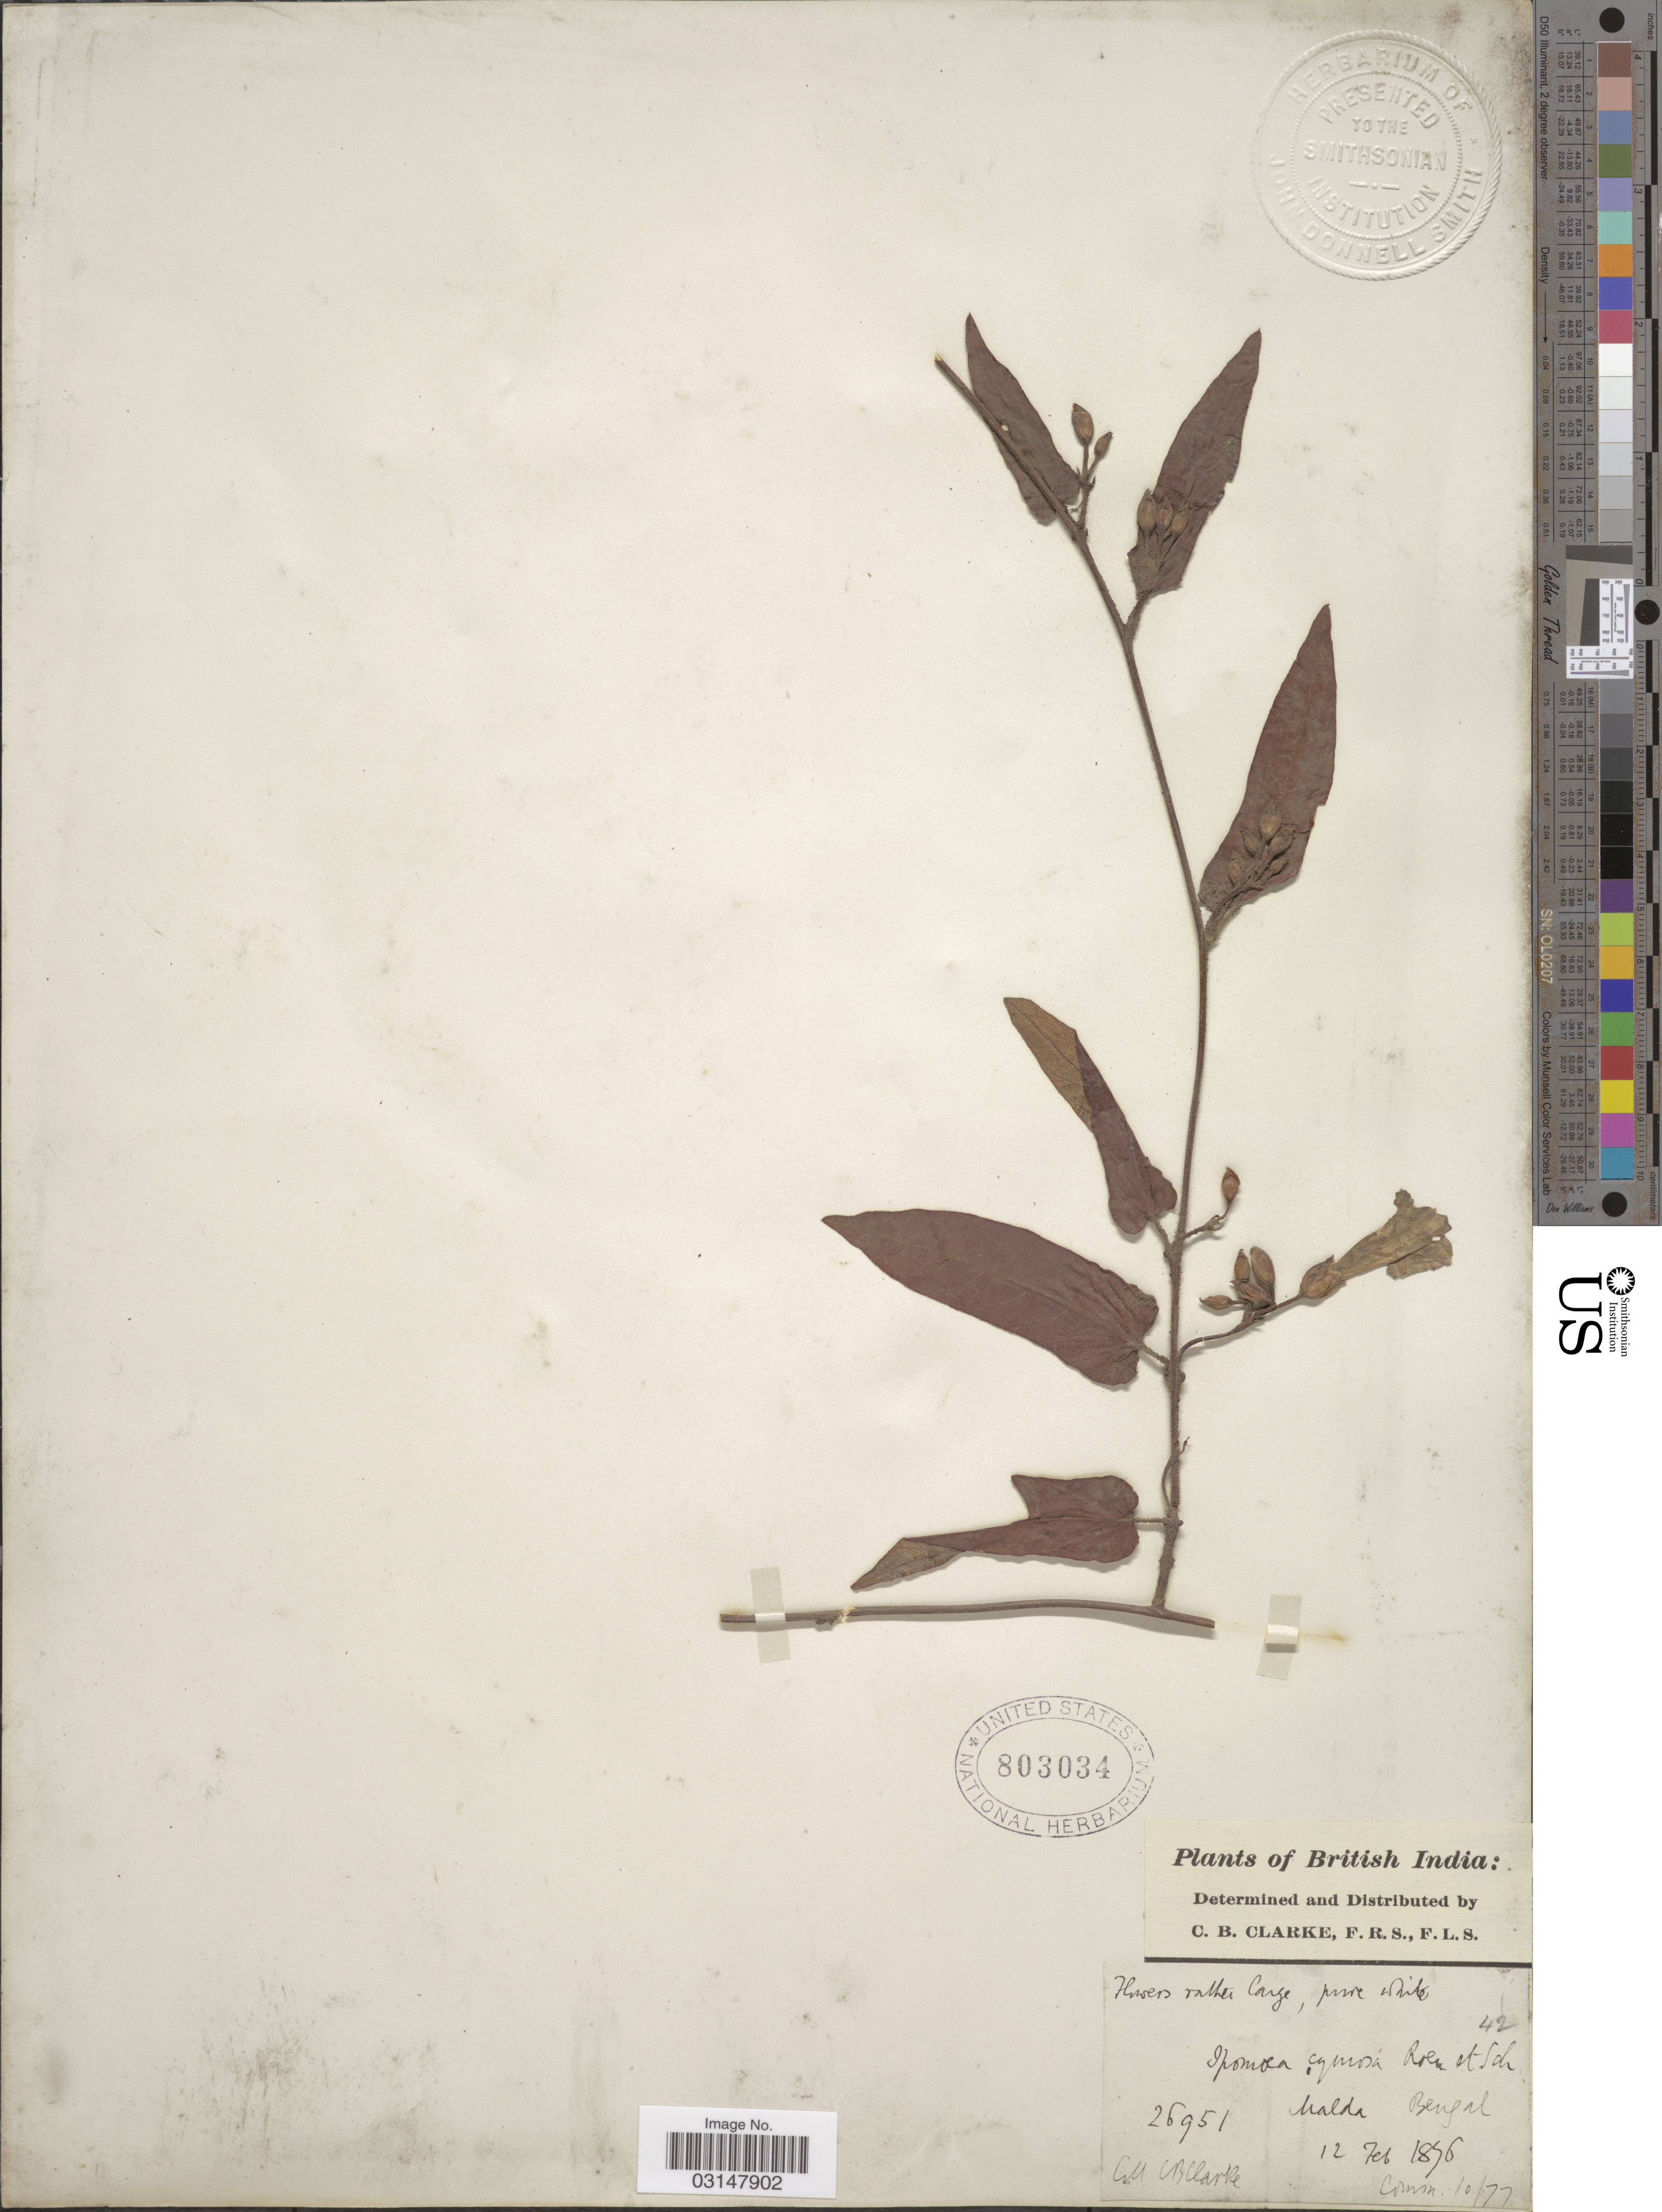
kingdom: Plantae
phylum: Tracheophyta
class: Magnoliopsida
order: Solanales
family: Convolvulaceae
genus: Camonea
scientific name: Camonea pilosa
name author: (Houtt.) A. R. Simões & Staples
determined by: Strong, Mark T., (BOT), Smithsonian Institution - National Museum of Natural History (UNITED STATES)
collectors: C. B. Clarke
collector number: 26951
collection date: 1876-02-12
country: India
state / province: West Bengal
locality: British India. Malda. Bengal.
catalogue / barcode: US 803034